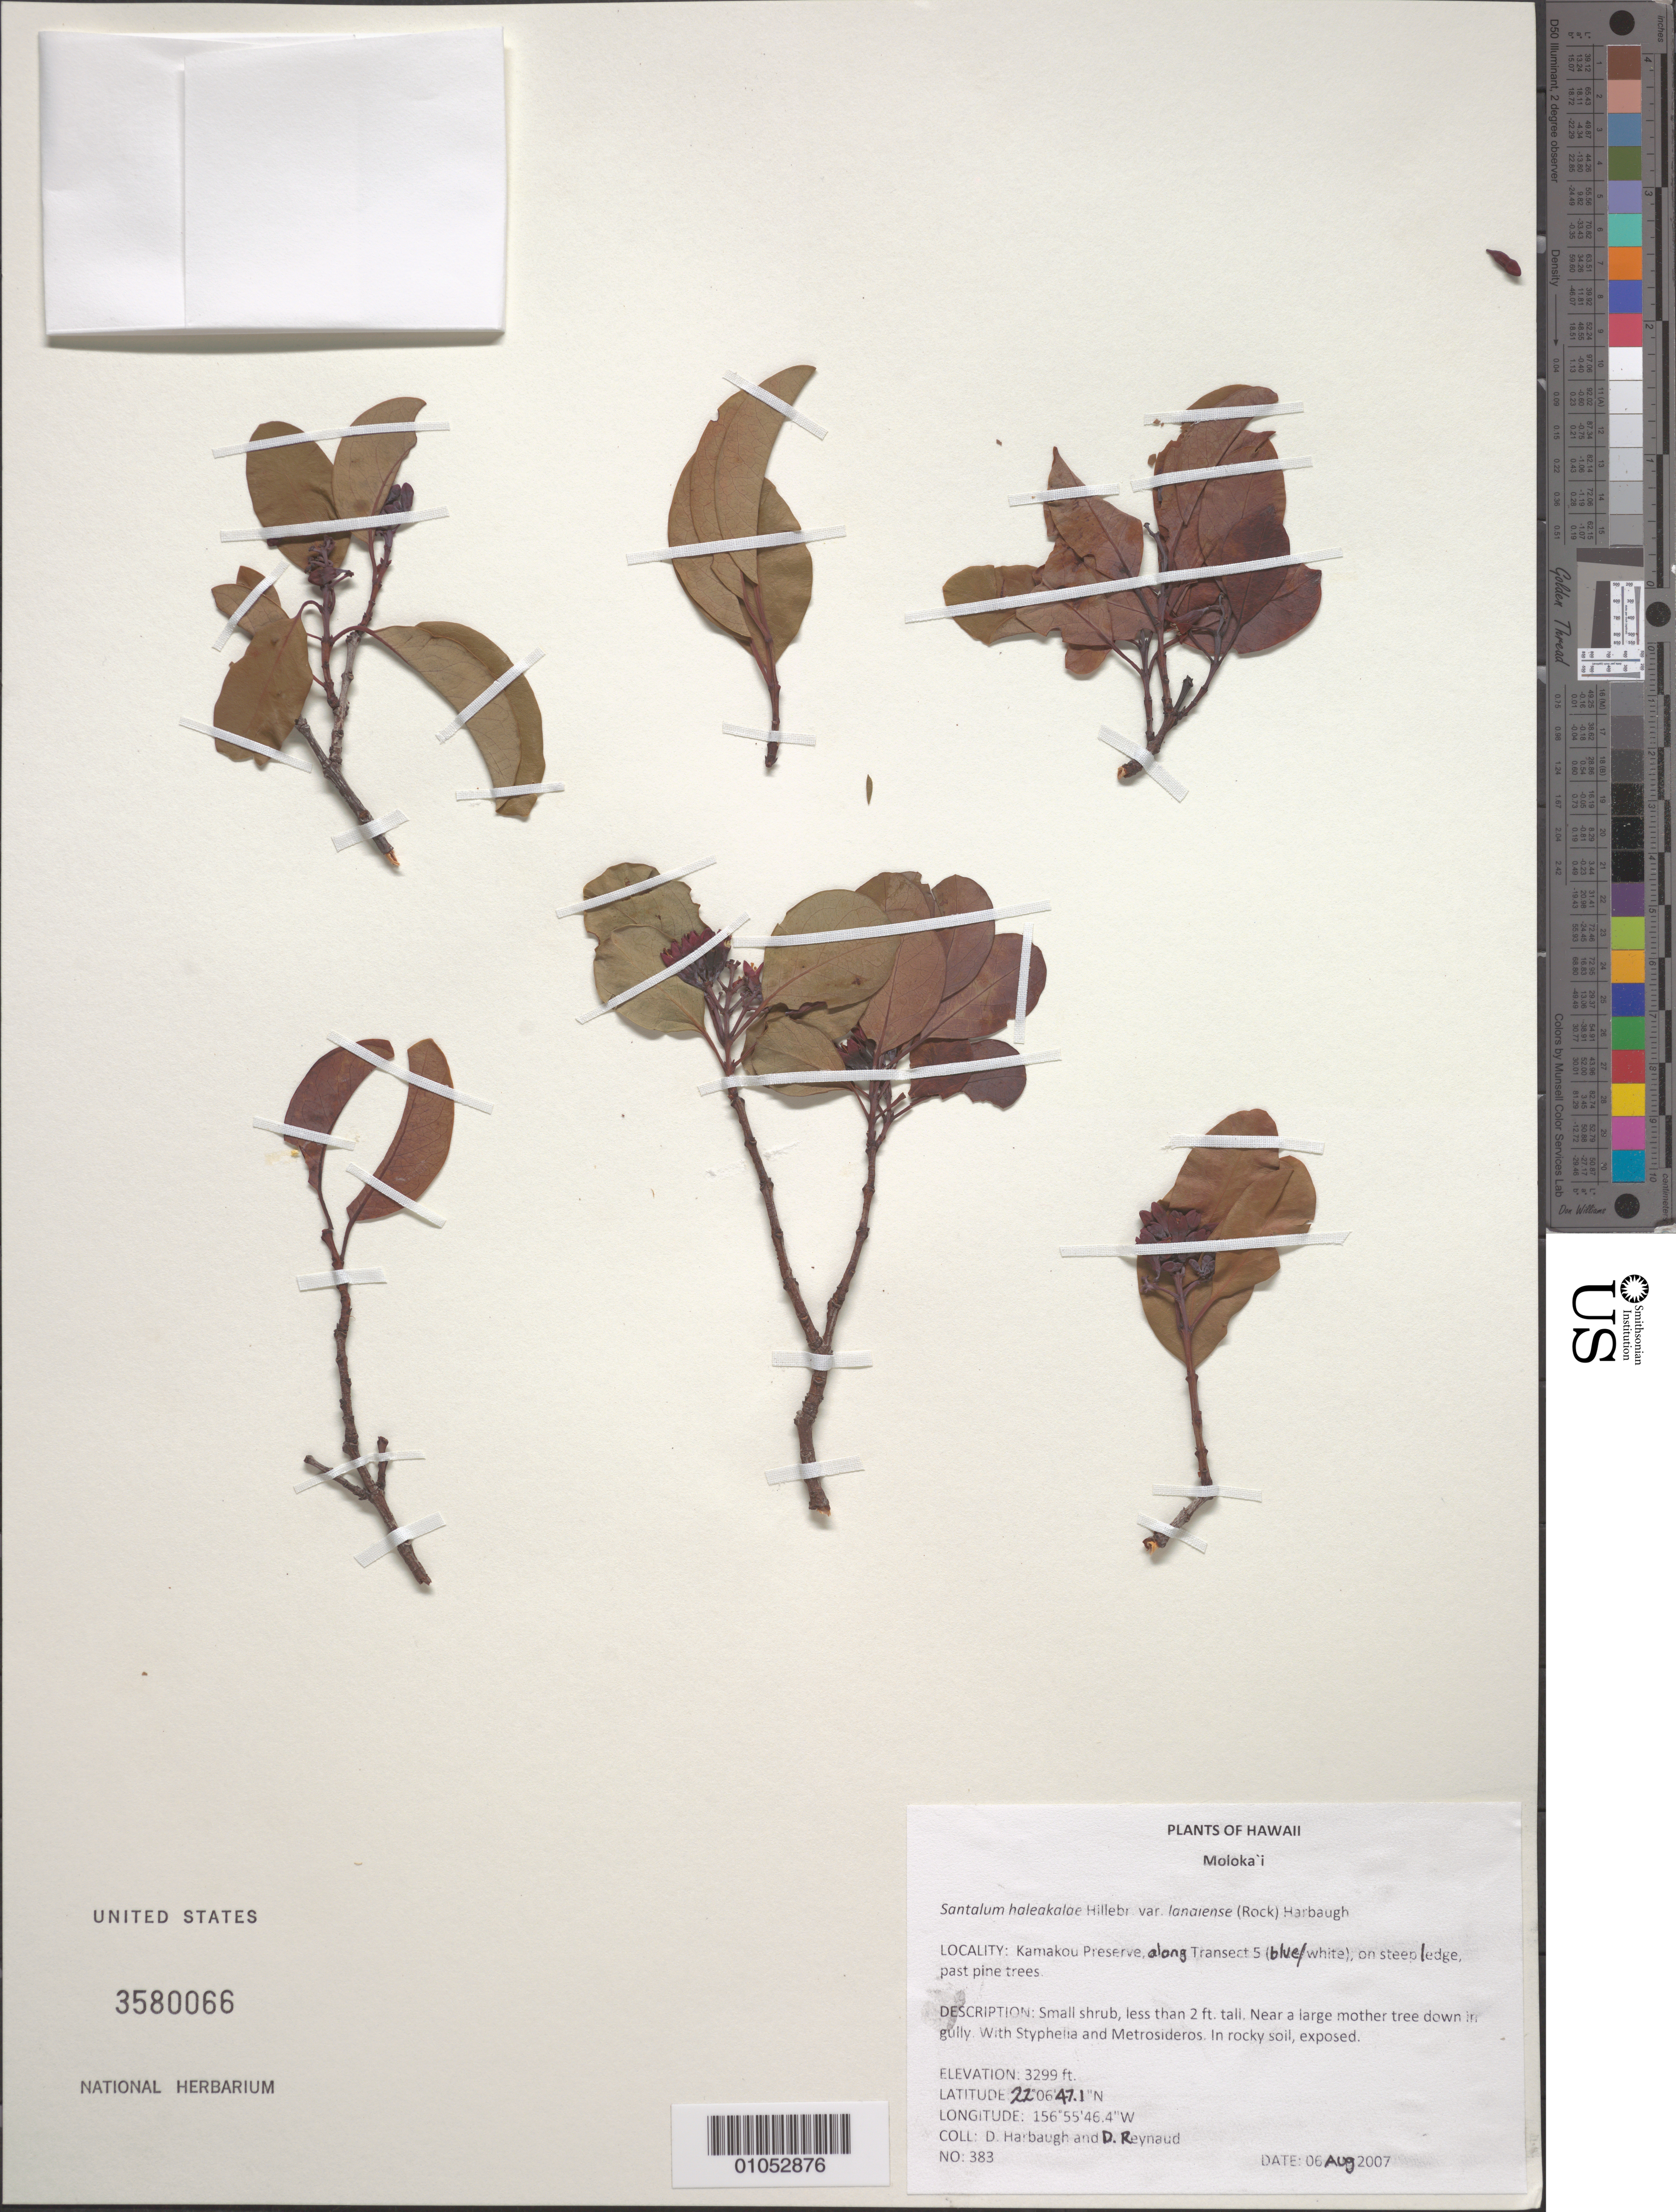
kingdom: Plantae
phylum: Tracheophyta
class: Magnoliopsida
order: Santalales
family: Santalaceae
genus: Santalum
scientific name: Santalum haleakalae var. lanaiense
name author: (Rock) Harbaugh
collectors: D. Harbaugh & D. Reynaud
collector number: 383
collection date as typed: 6 Aug 2007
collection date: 2007-08-06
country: United States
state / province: Hawaii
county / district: Maui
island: Moloka'i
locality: Kamakou Preserve, along transect 5 (blue/white), on steep ledge, past pine trees.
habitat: In rocky soil, exposed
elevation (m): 1006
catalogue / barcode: US 3580066